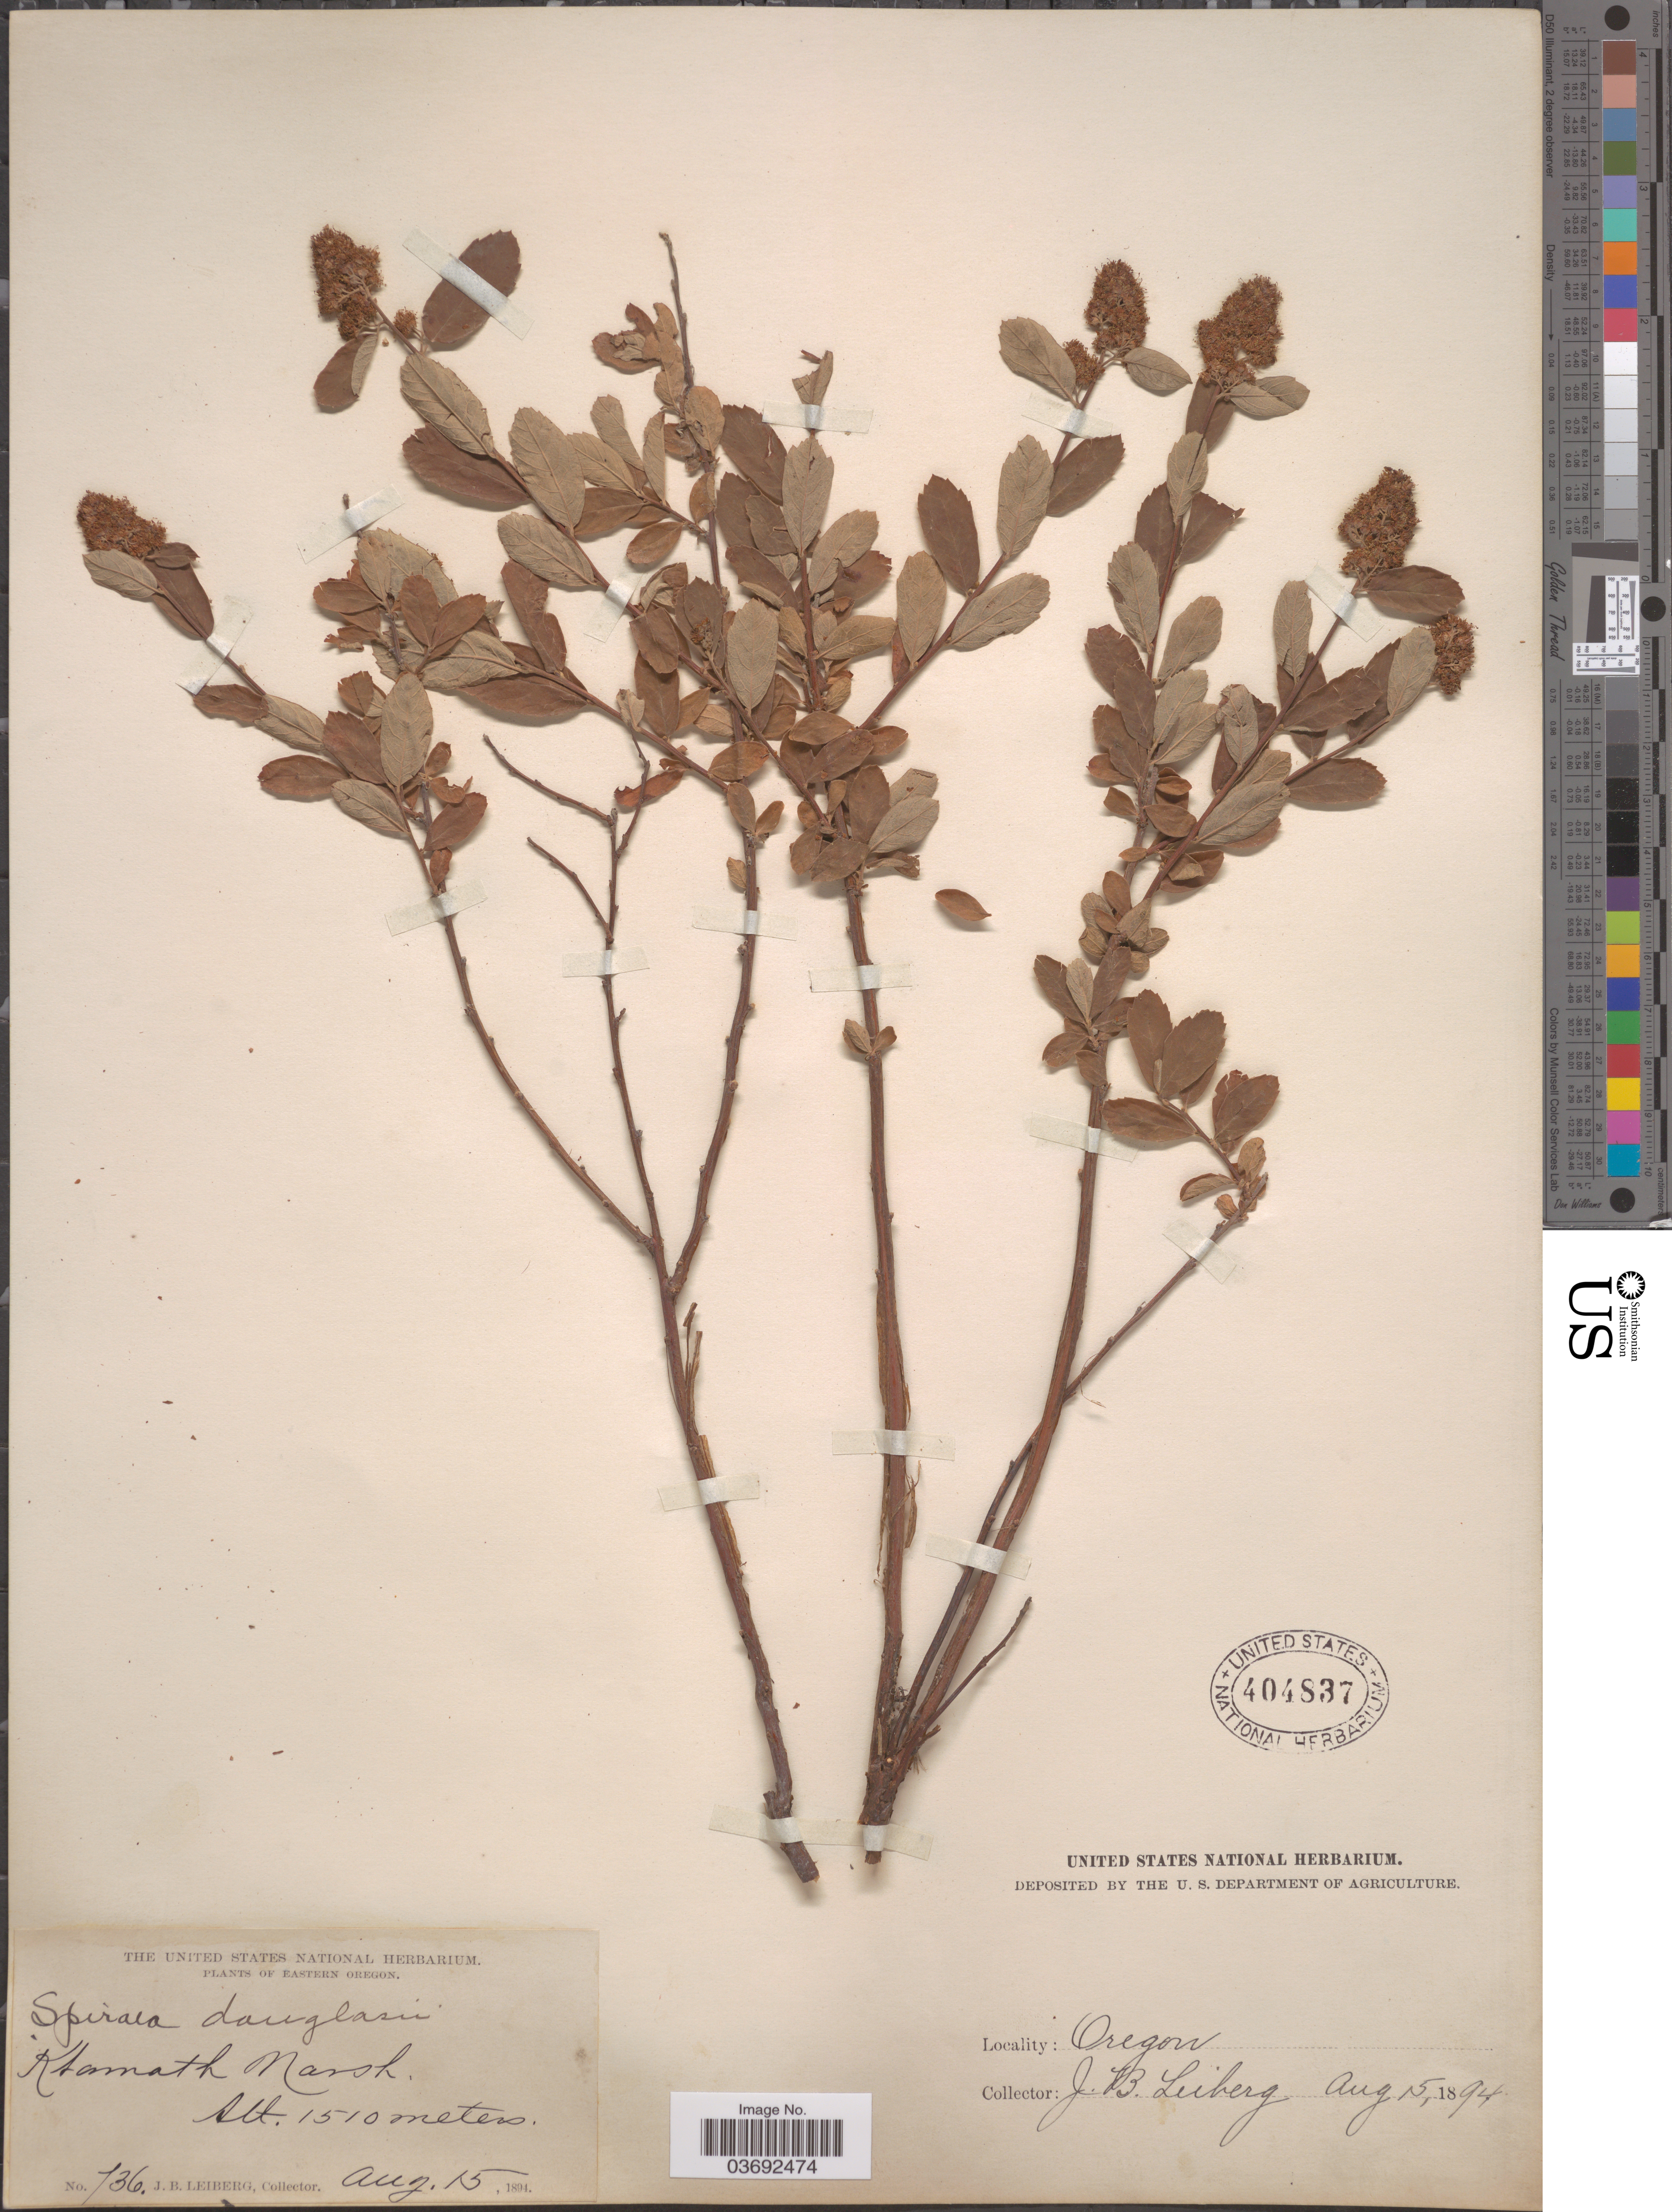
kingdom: Plantae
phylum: Tracheophyta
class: Magnoliopsida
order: Rosales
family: Rosaceae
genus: Spiraea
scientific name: Spiraea douglasii var. menziesii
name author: (Hook.) C. Presl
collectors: J. B. Leiberg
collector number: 736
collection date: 1894-08-15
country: United States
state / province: Oregon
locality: Eastern Oregon. Klamath Marsh.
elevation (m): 1510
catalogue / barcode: US 404837